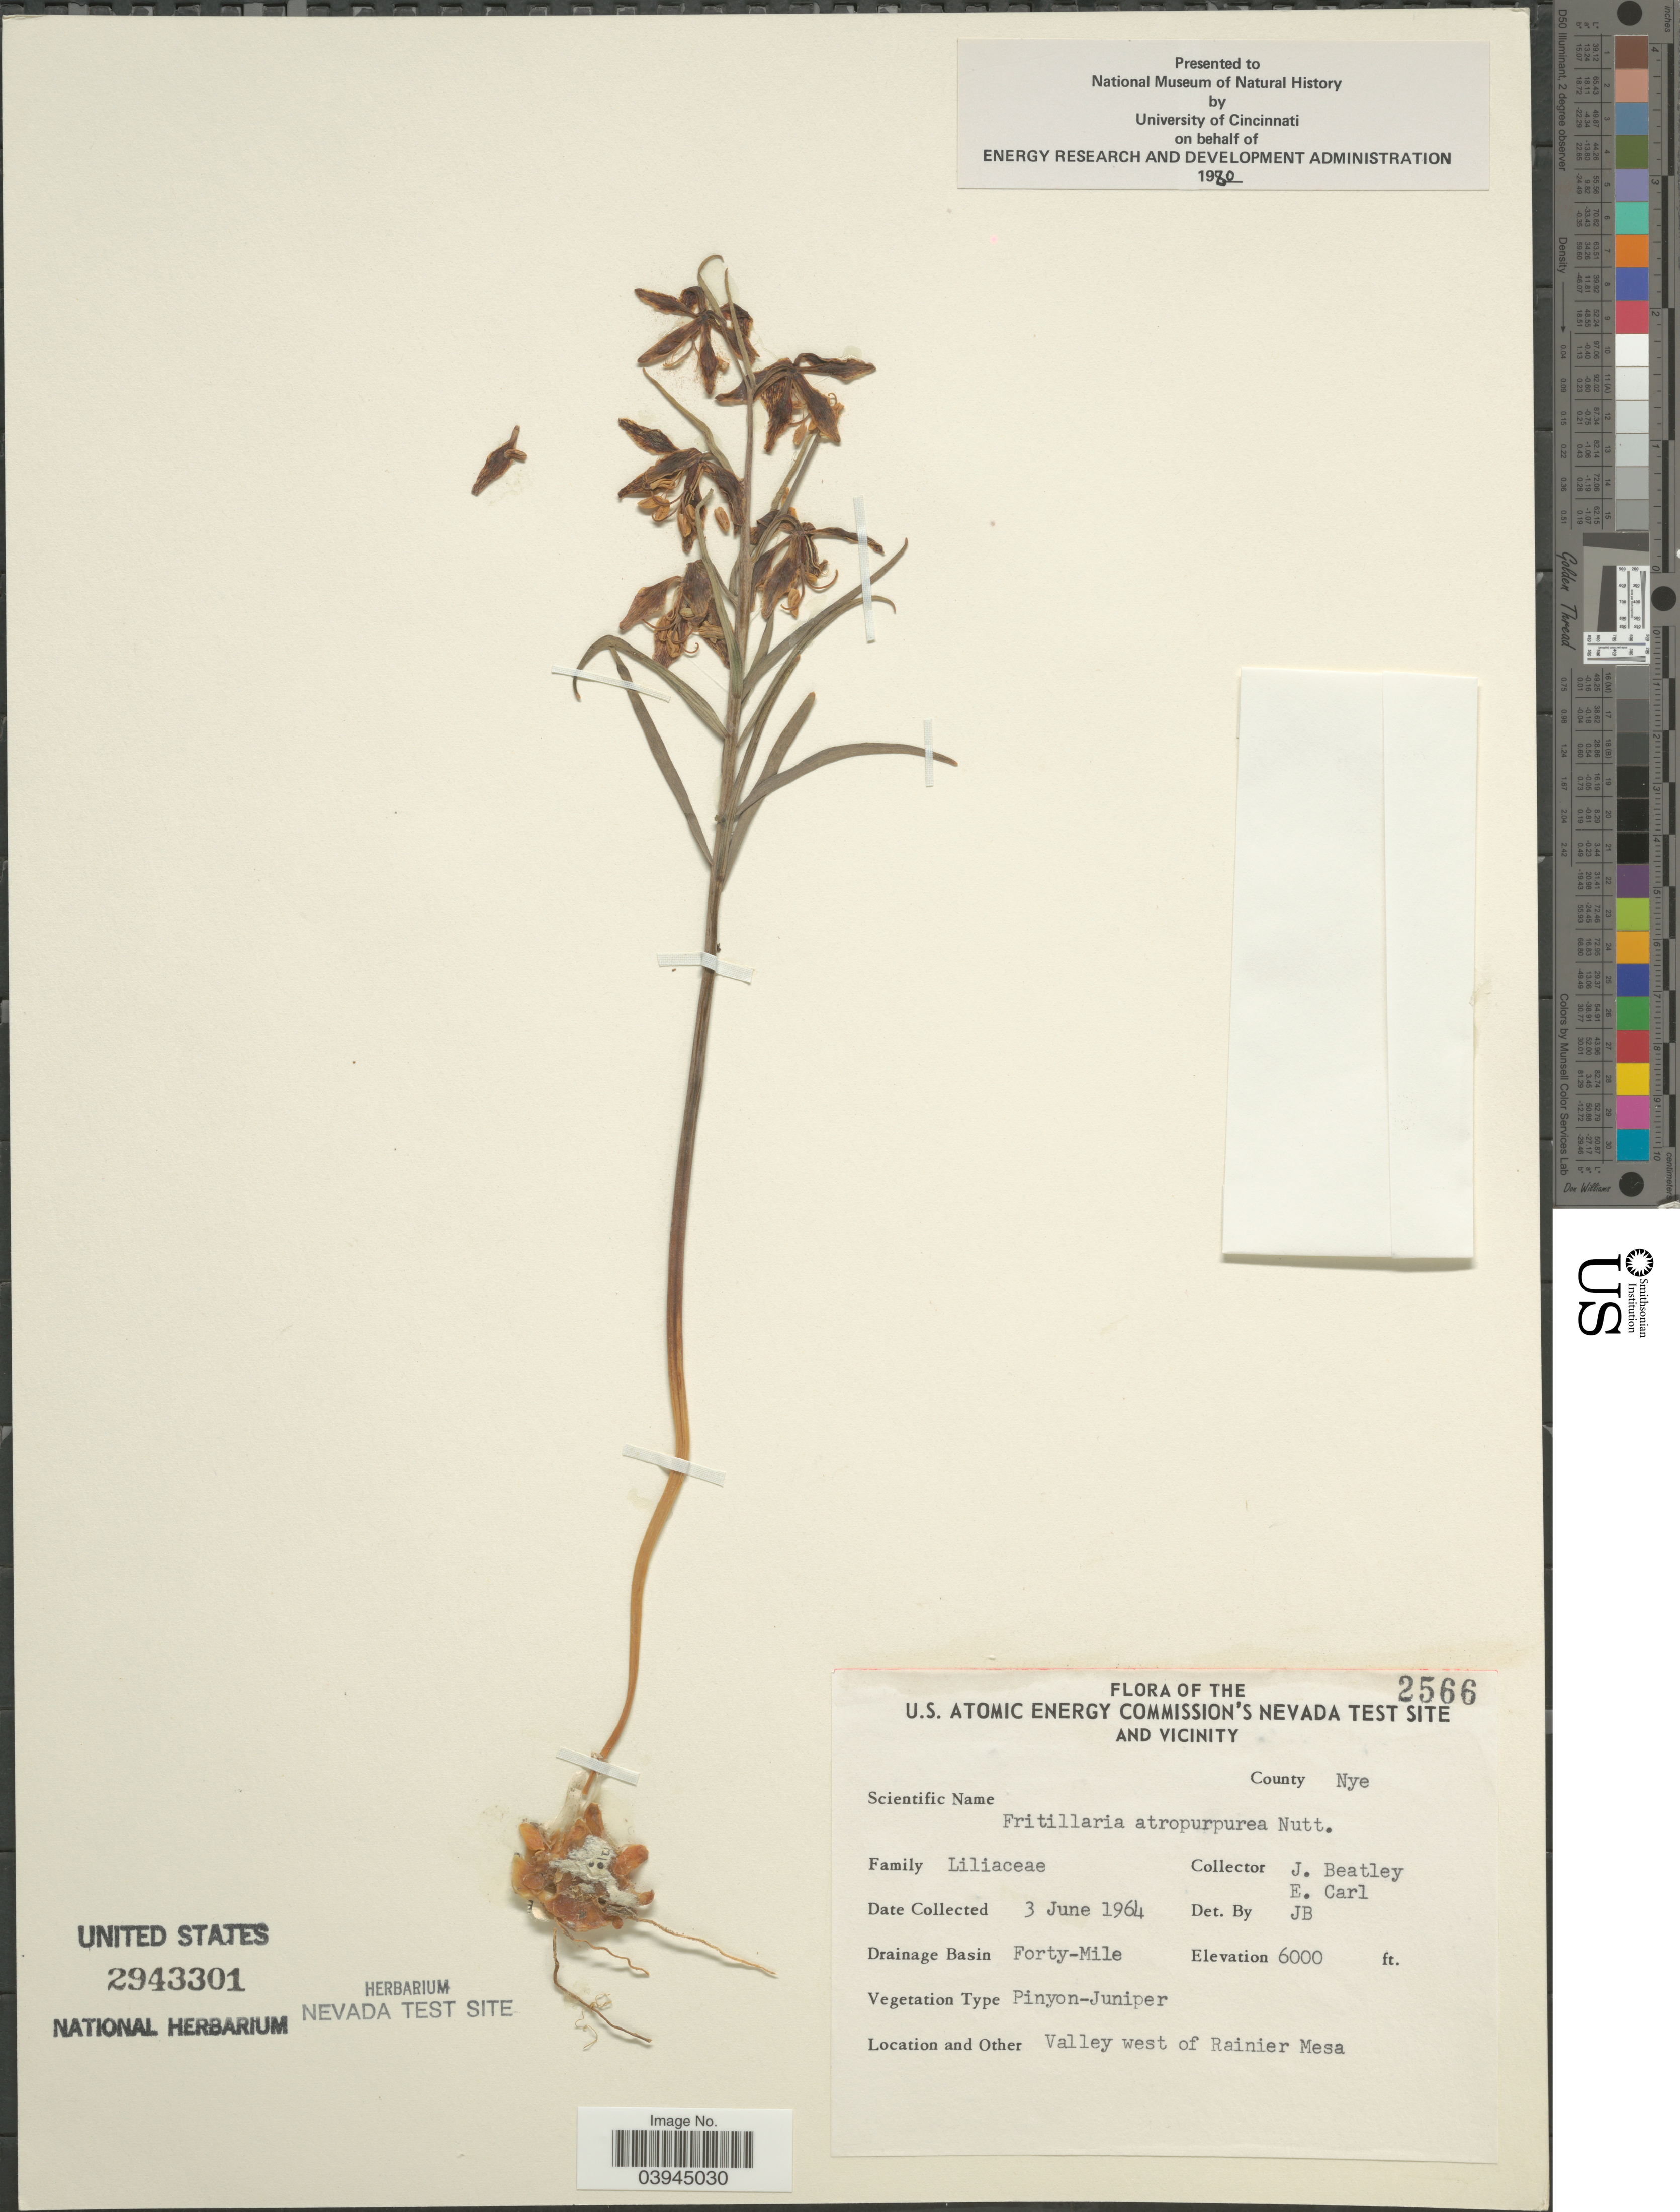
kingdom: Plantae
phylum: Tracheophyta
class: Liliopsida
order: Liliales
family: Liliaceae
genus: Fritillaria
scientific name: Fritillaria atropurpurea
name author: Nutt.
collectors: J. C. Beatley & E. Carl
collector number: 2566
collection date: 1964-06-03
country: United States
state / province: Nevada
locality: The U.S. Atomic Energy Commission's Nevada Test Site and Vicinity. County Nye. Drainage Basin Forty-Mile. Valley west of Rainier Mesa.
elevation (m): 1829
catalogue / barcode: US 2943301